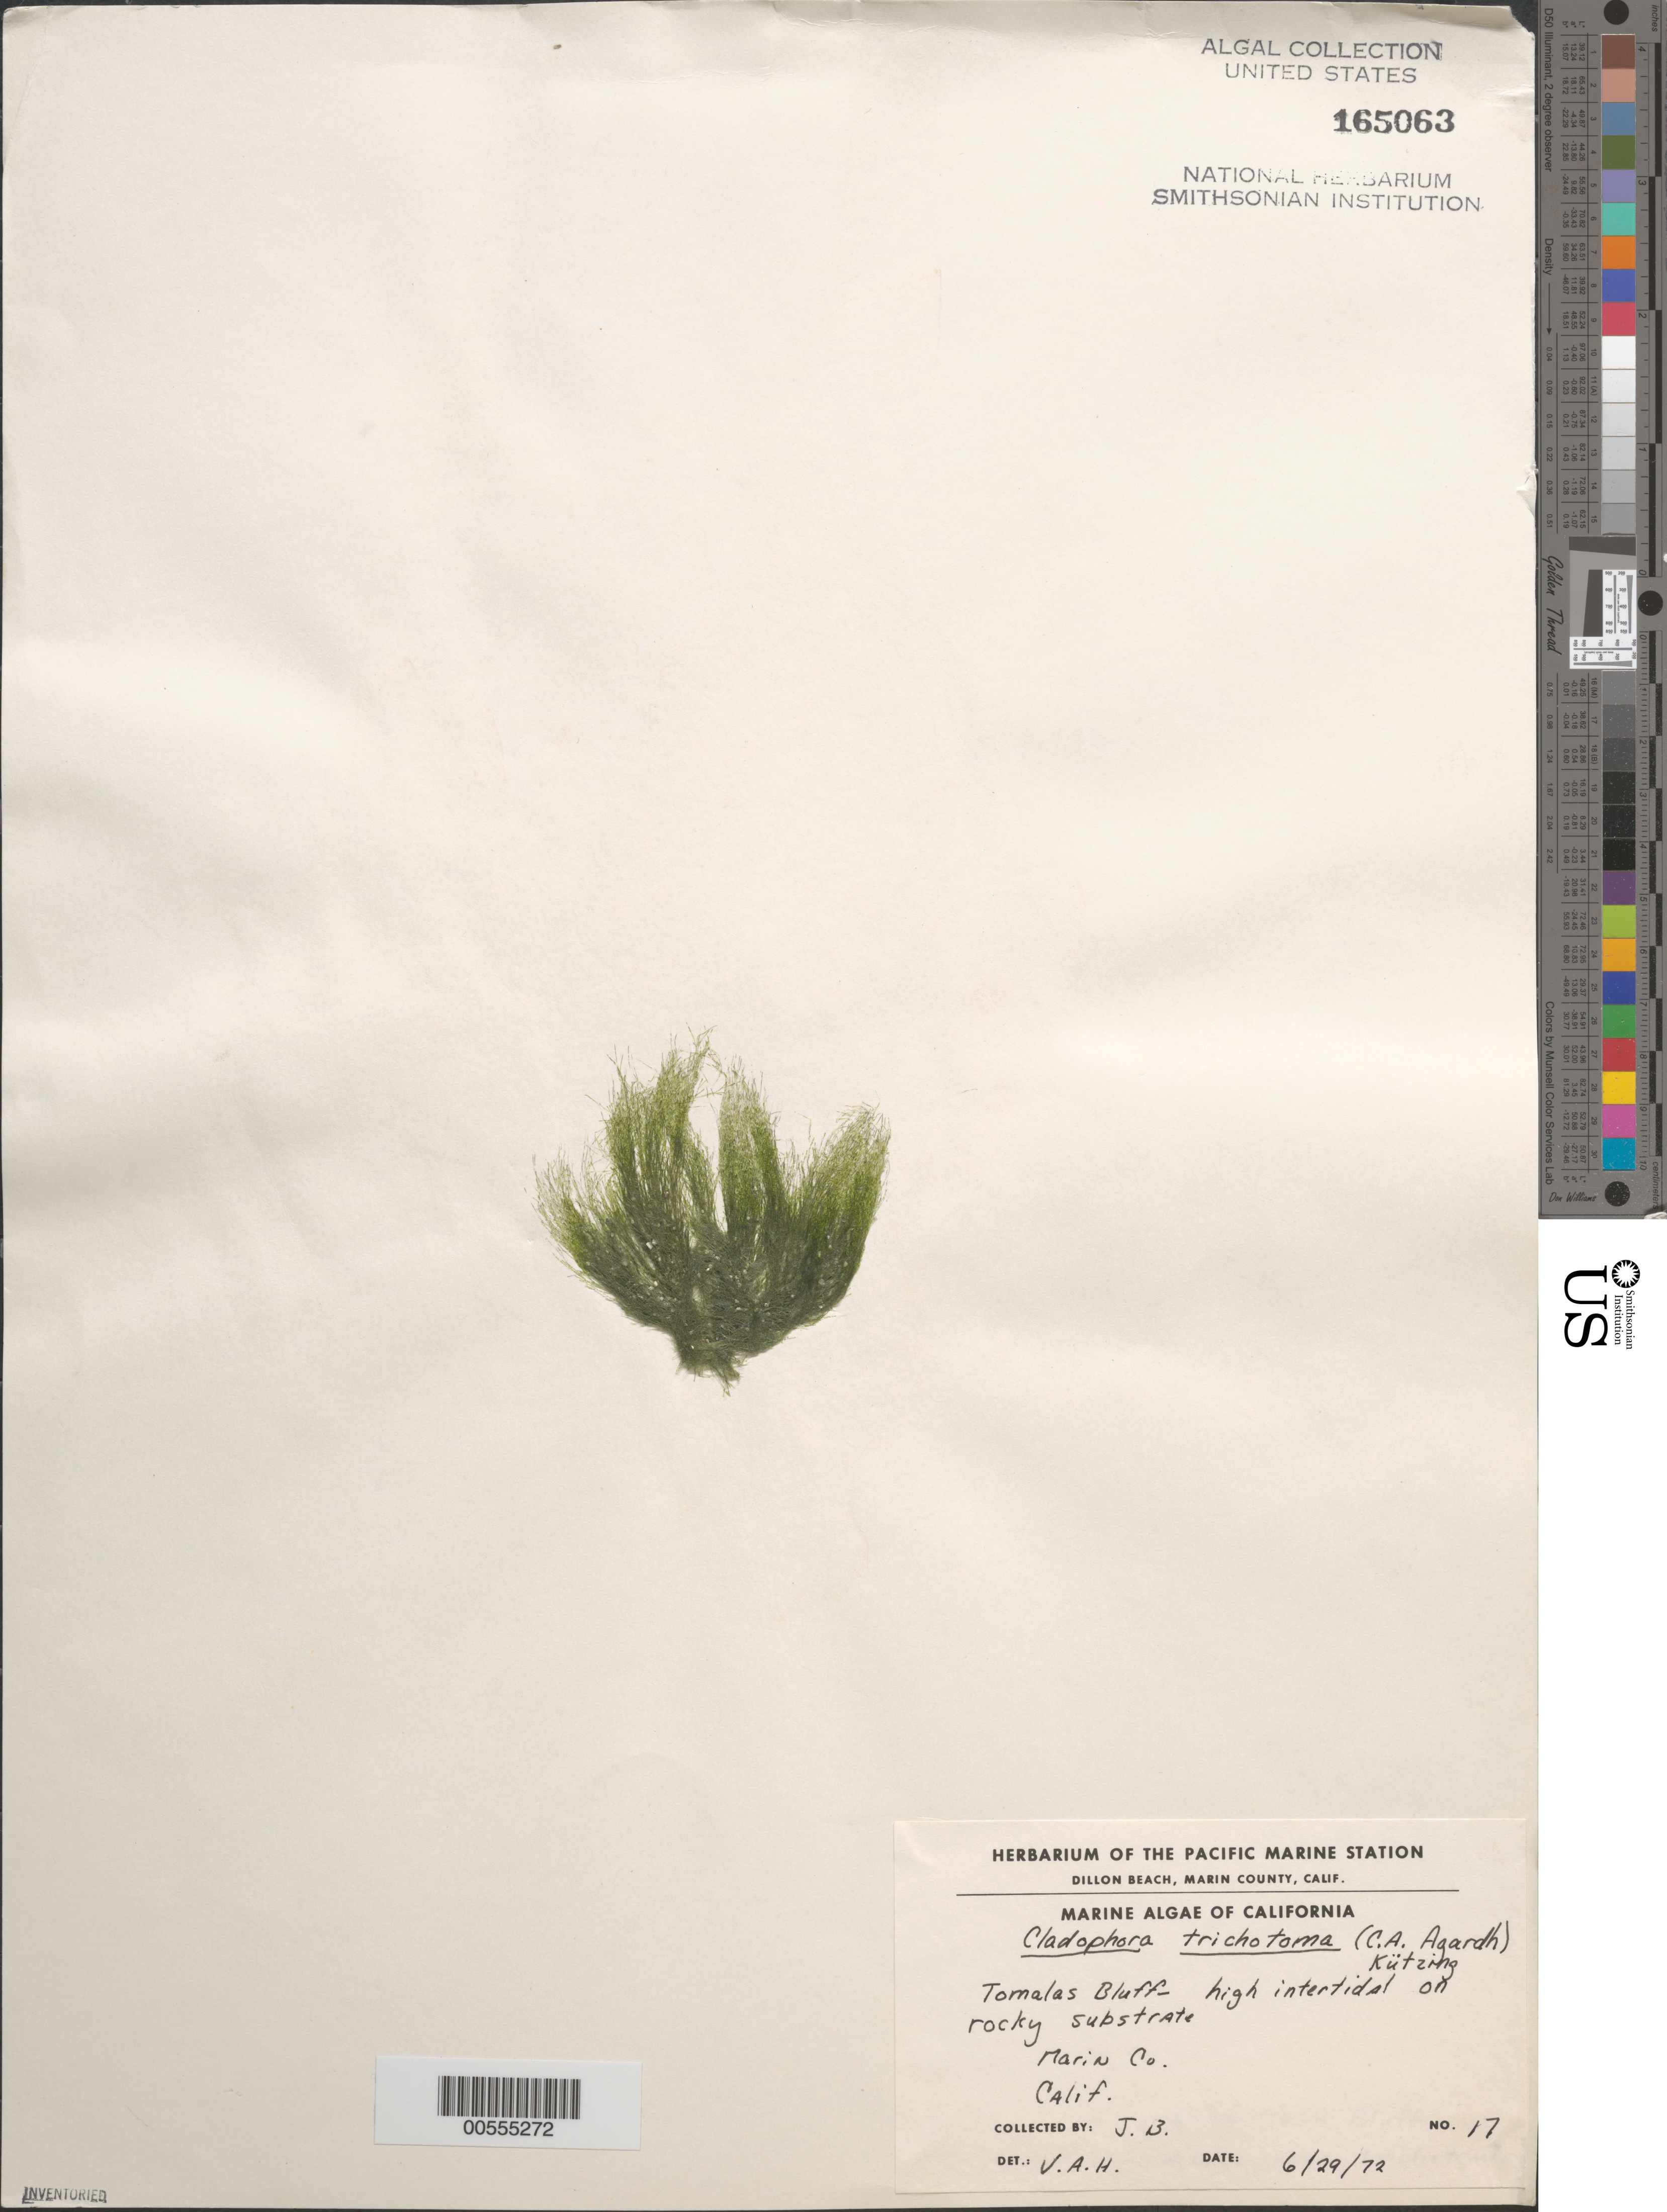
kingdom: Plantae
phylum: Chlorophyta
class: Ulvophyceae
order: Cladophorales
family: Cladophoraceae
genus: Cladophora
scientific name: Cladophora laetevirens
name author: (Dillwyn) Kütz.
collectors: J. B.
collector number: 17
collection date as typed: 29 Jun 1972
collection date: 1972-06-29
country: United States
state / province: California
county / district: Marin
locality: Tomalas Bluff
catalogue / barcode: US 165063